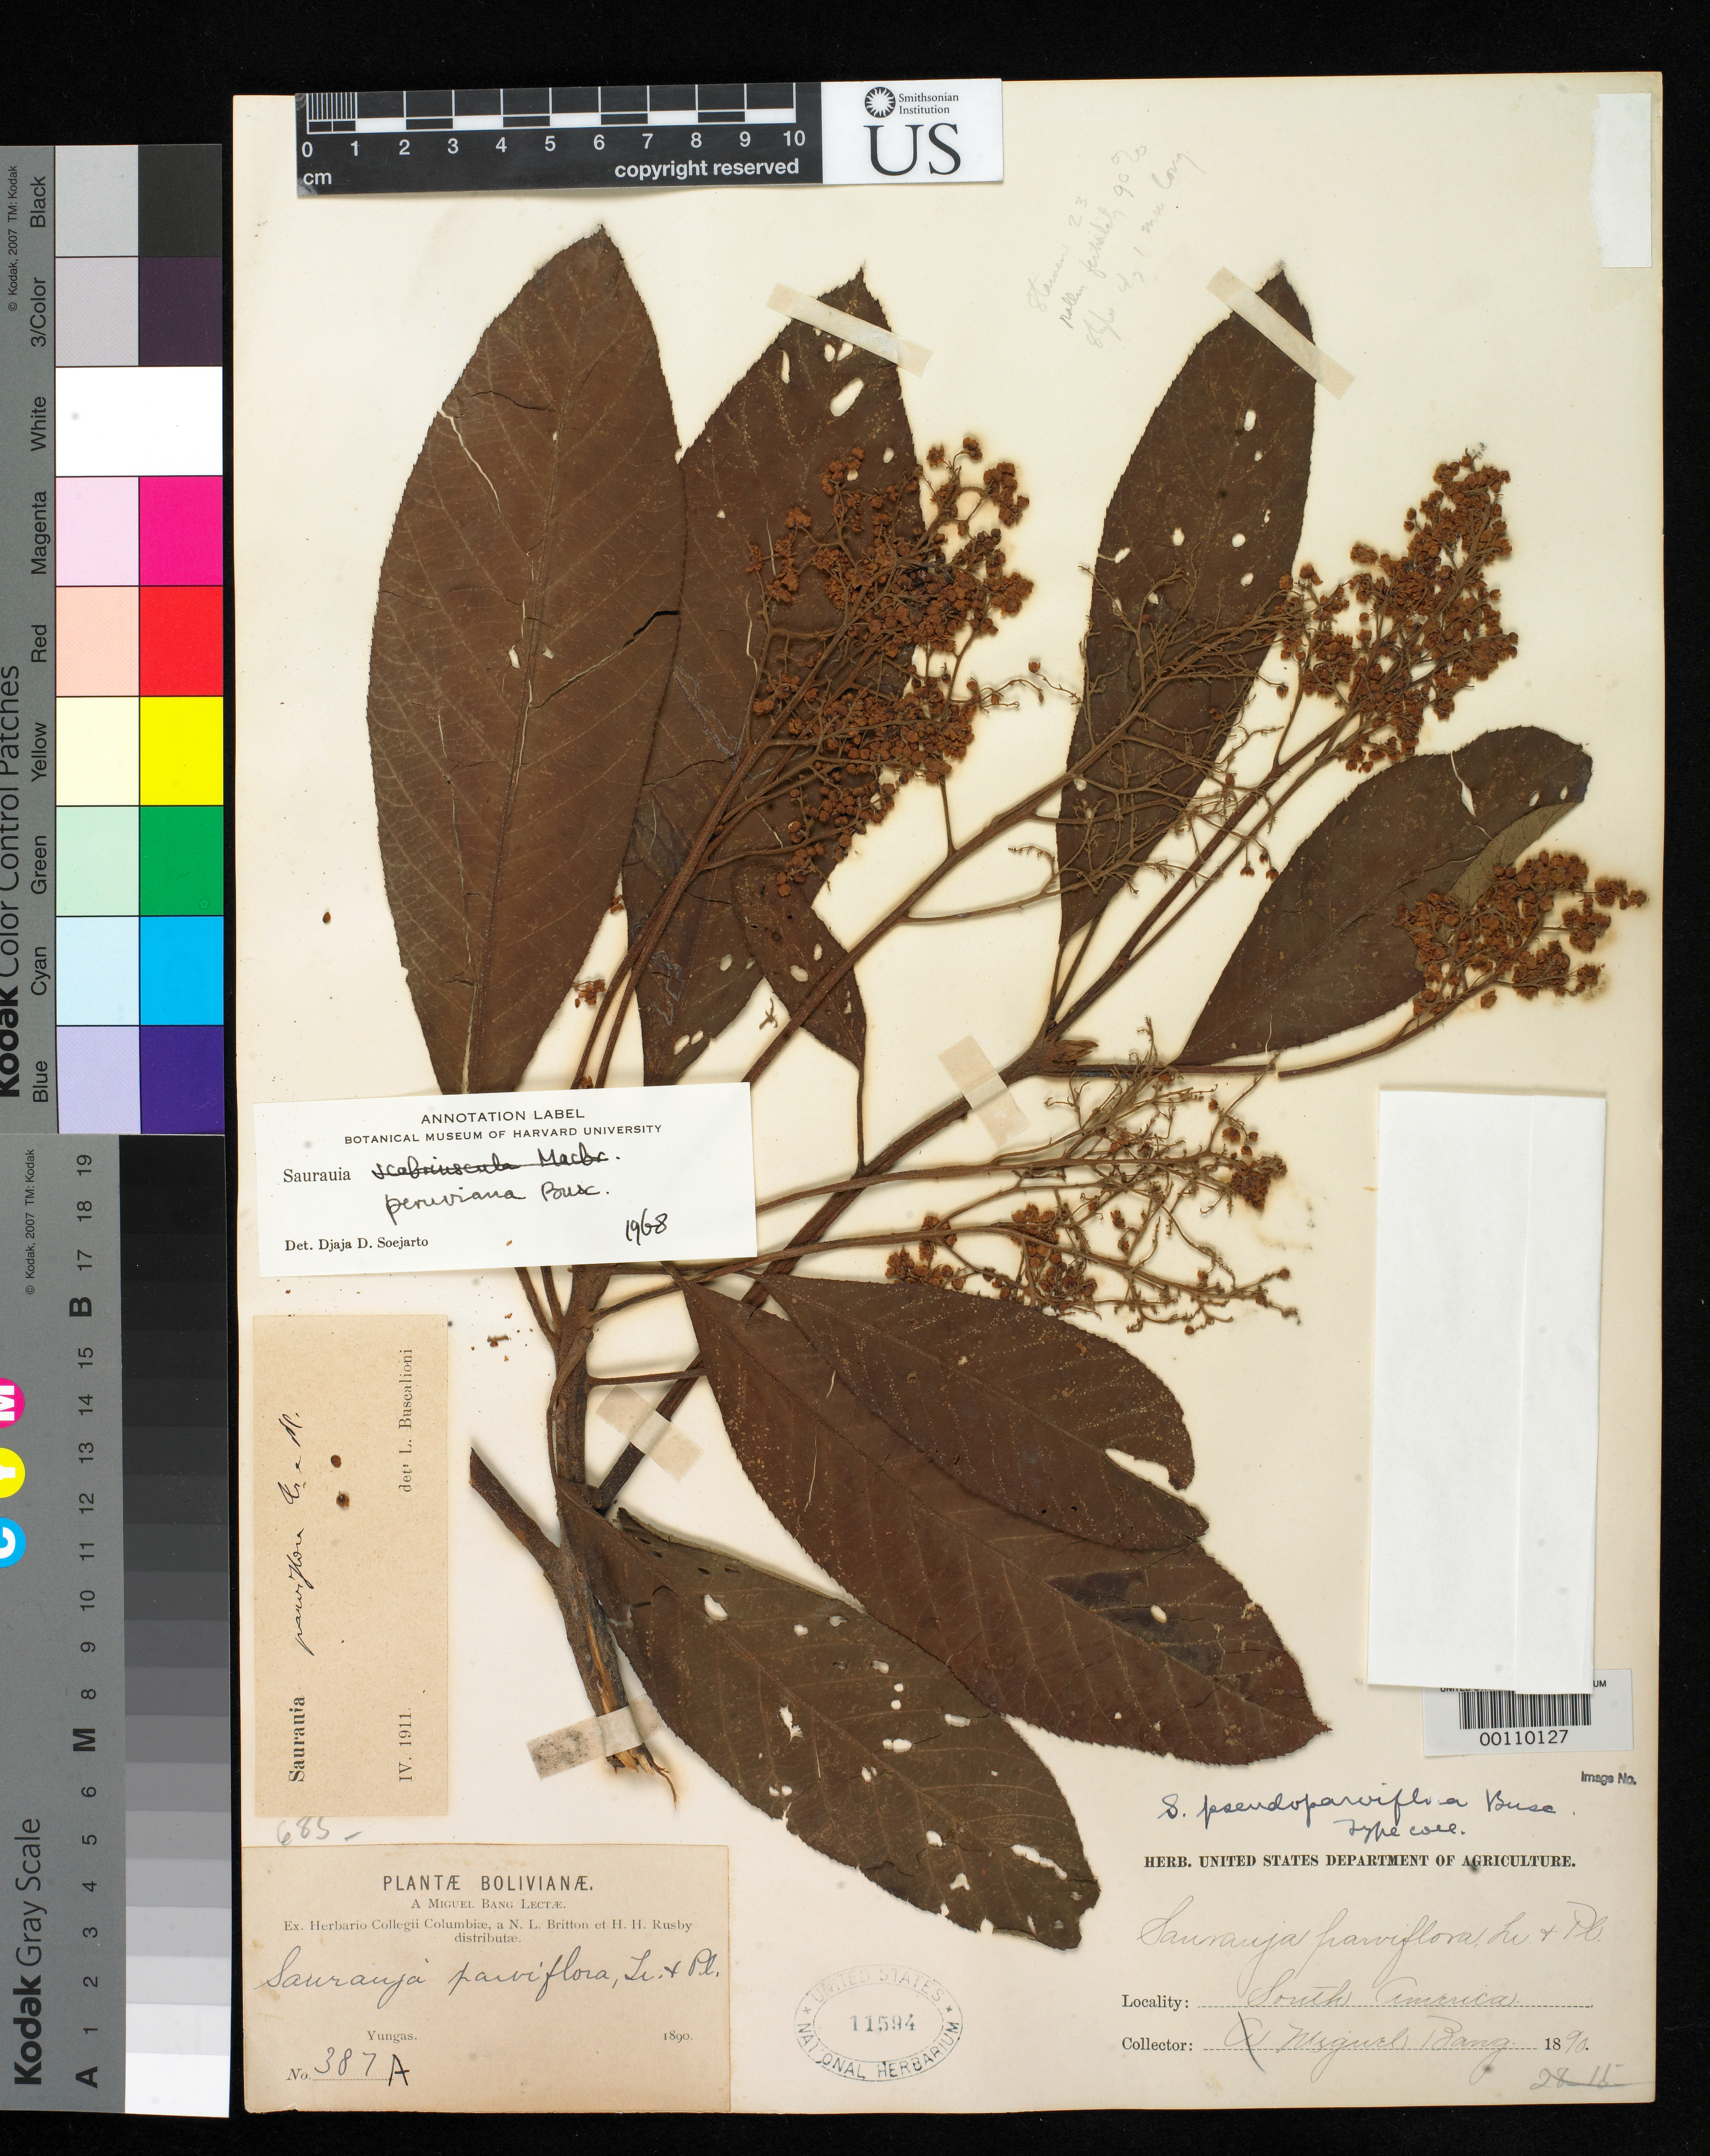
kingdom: Plantae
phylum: Tracheophyta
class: Magnoliopsida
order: Ericales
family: Actinidiaceae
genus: Saurauia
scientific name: Saurauia pseudoparviflora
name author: Buscal.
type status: Isotype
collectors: M. Bang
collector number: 387 in part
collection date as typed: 1890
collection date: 1890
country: Bolivia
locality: Yungas.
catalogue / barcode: US 11594